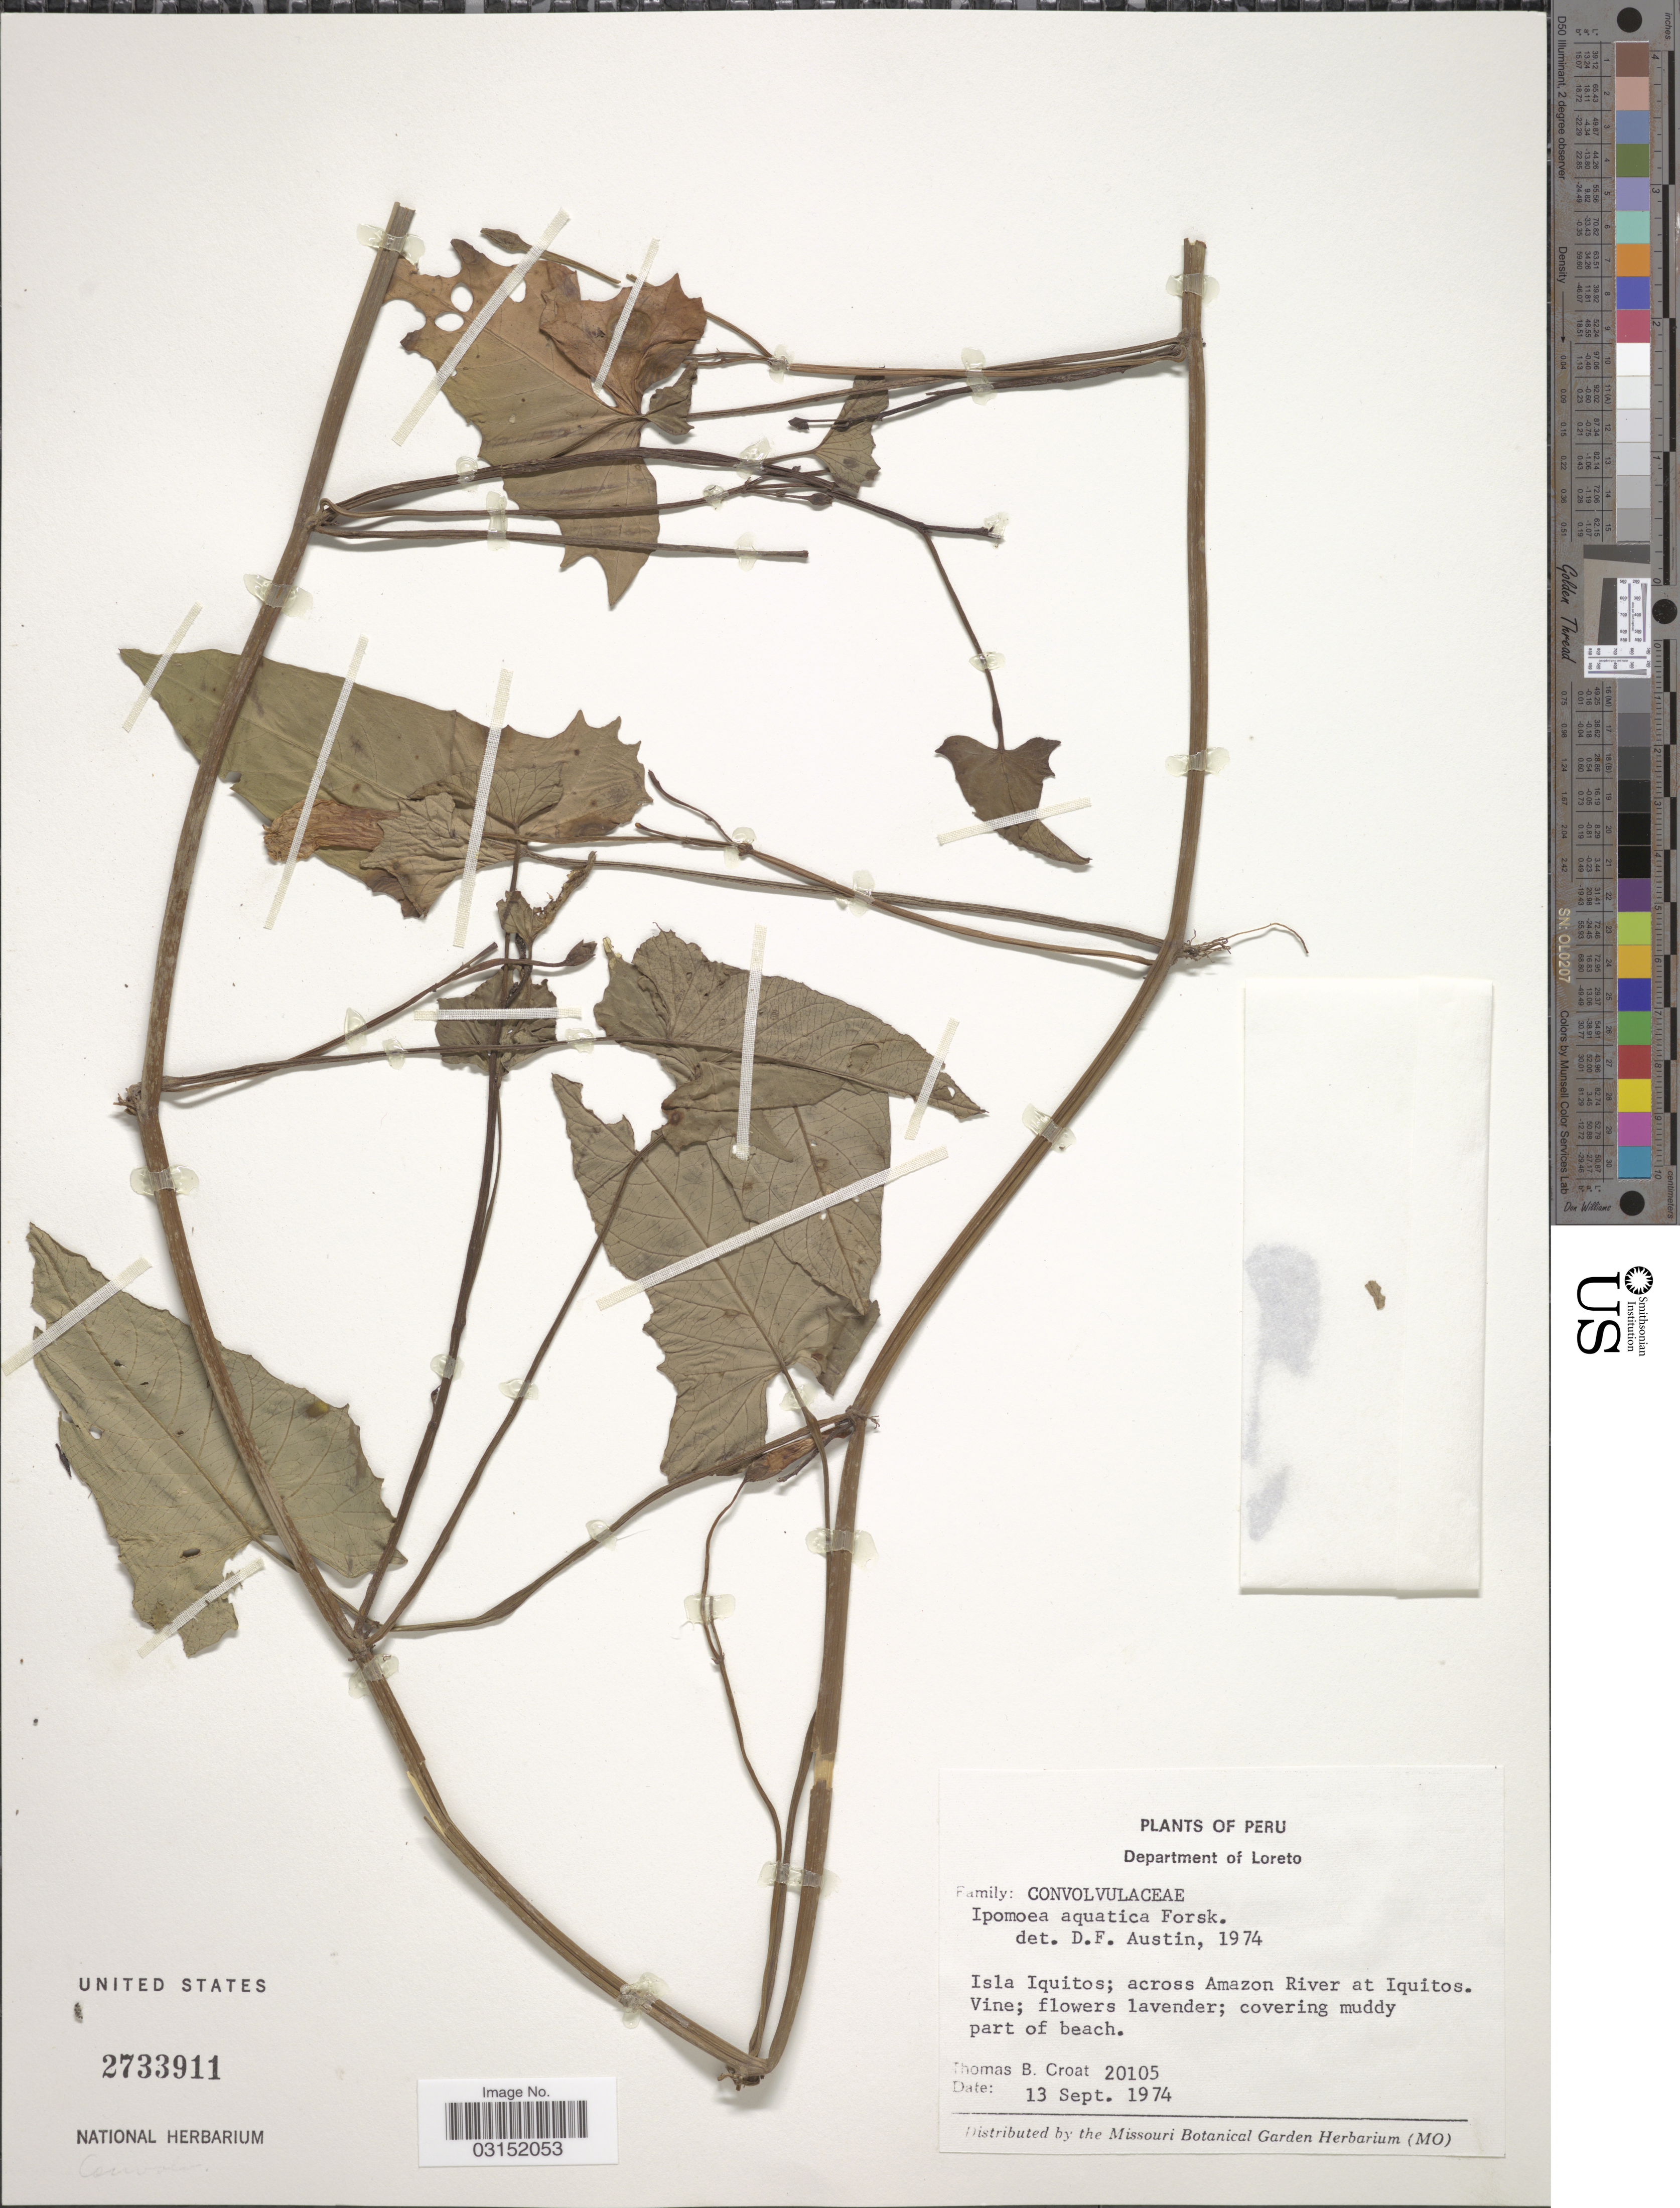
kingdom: Plantae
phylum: Tracheophyta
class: Magnoliopsida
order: Solanales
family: Convolvulaceae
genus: Ipomoea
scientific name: Ipomoea aquatica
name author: Forssk.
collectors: T. B. Croat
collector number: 20105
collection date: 1974-09-13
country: Peru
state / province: Loreto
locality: Department of Loreto, Isla Iquitos; across Amazon River at Iquitos.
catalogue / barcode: US 2733911